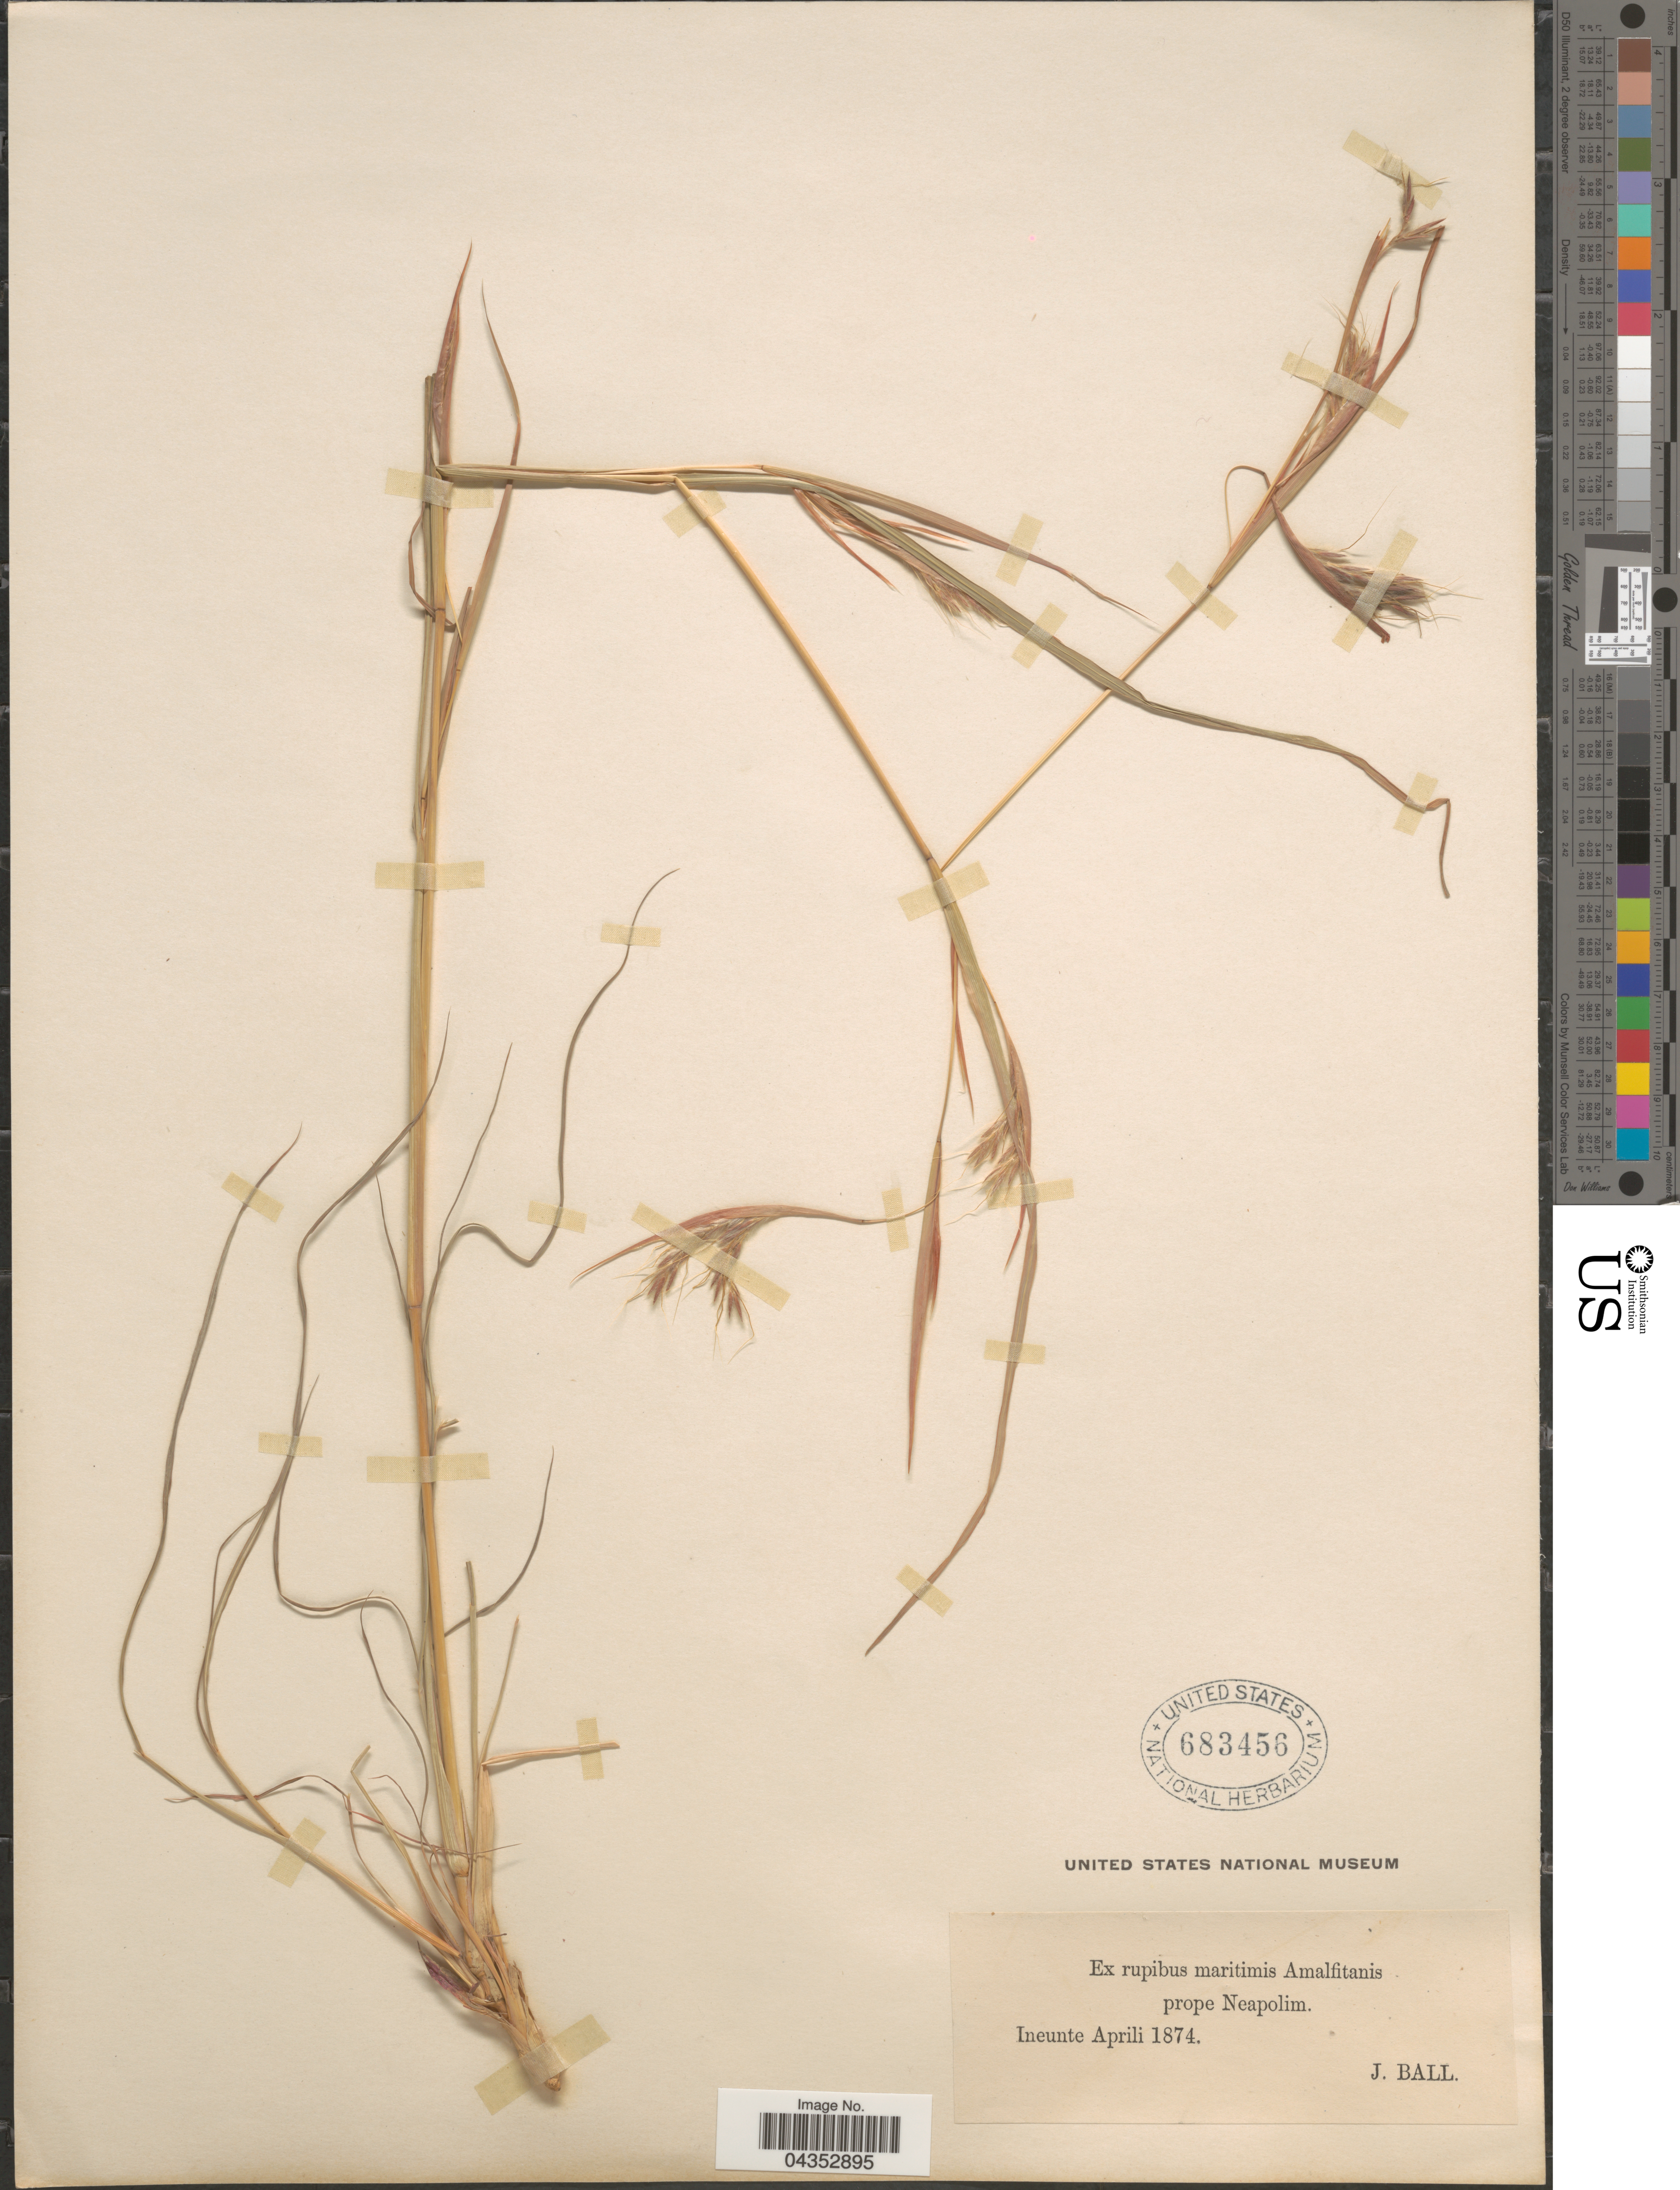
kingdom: Plantae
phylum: Tracheophyta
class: Liliopsida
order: Poales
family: Poaceae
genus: Hyparrhenia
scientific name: Hyparrhenia hirta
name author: (L.) Stapf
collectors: J. Ball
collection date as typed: Ineunte Aprili 1874.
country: Italy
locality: Ex rupibus maritimis Amalfitanis prope Neapolim.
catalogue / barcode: US 683456